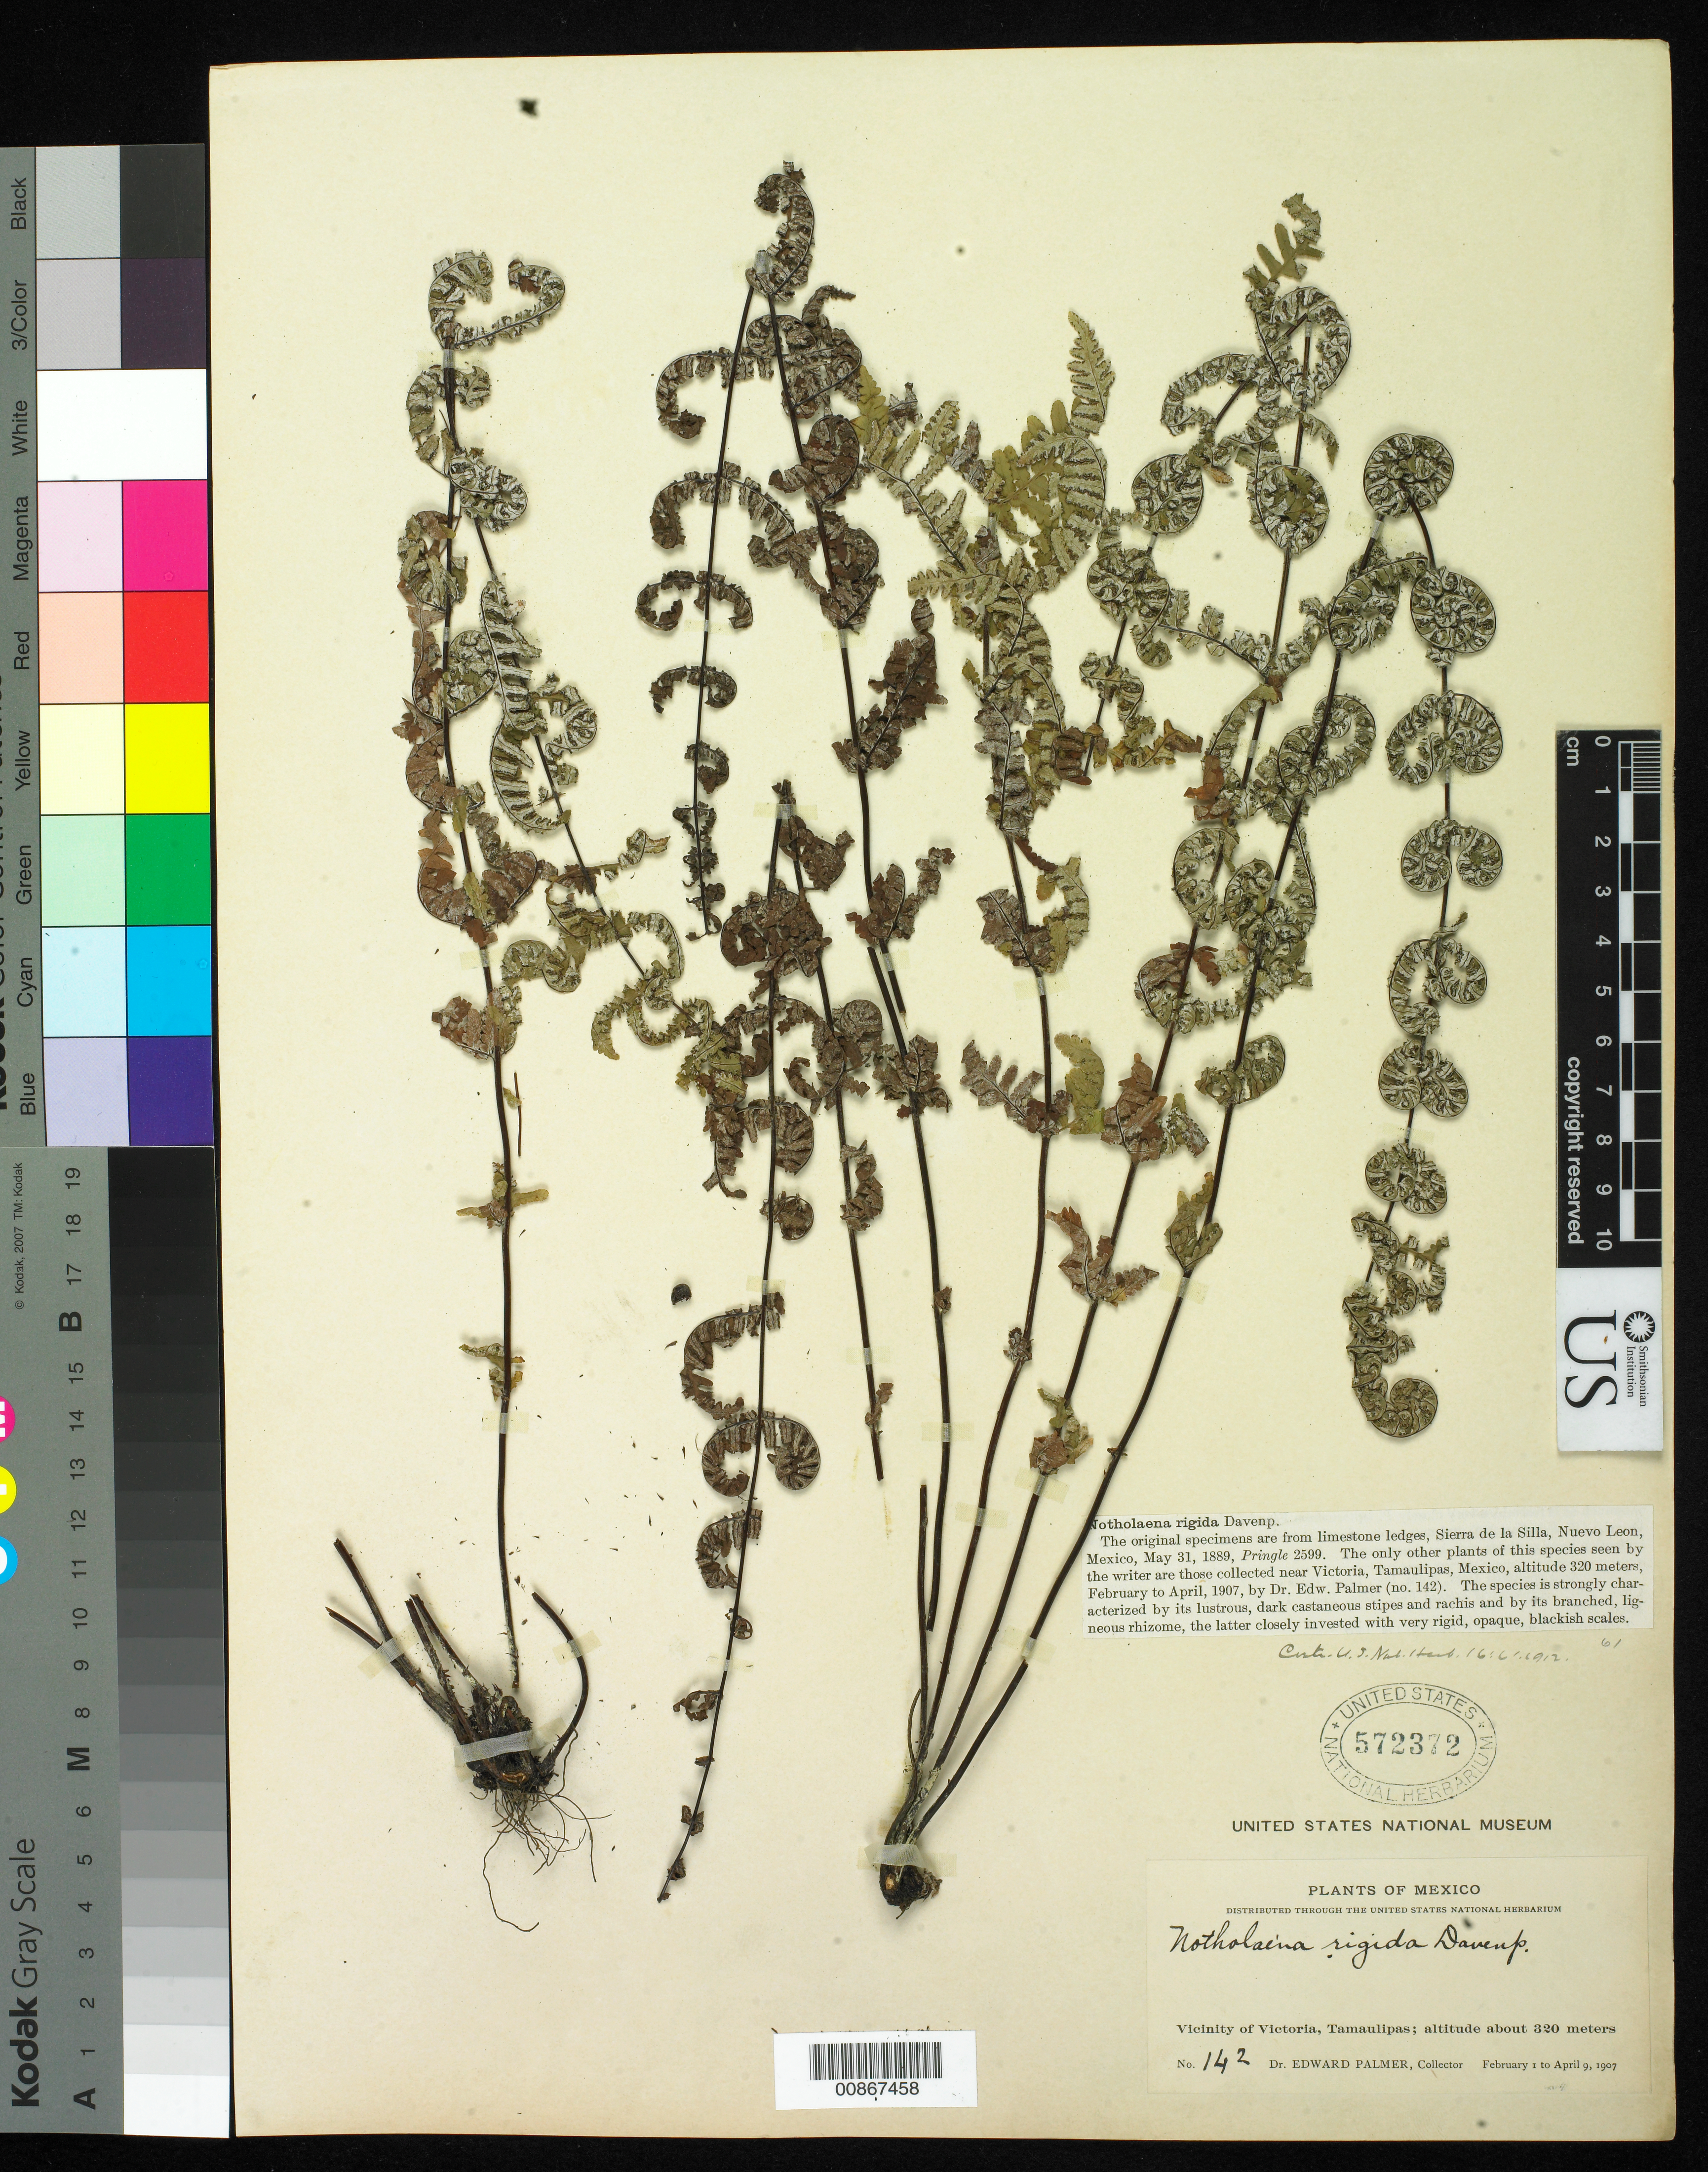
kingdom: Plantae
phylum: Tracheophyta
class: Polypodiopsida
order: Polypodiales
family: Pteridaceae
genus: Notholaena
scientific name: Notholaena rigida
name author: Davenp.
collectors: E. Palmer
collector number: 142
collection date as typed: Feb 1907 to 09 Apr 1907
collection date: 1907-02/1907-04-09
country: Mexico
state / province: Tamaulipas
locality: Vicinity of Victoria.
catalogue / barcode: US 572372